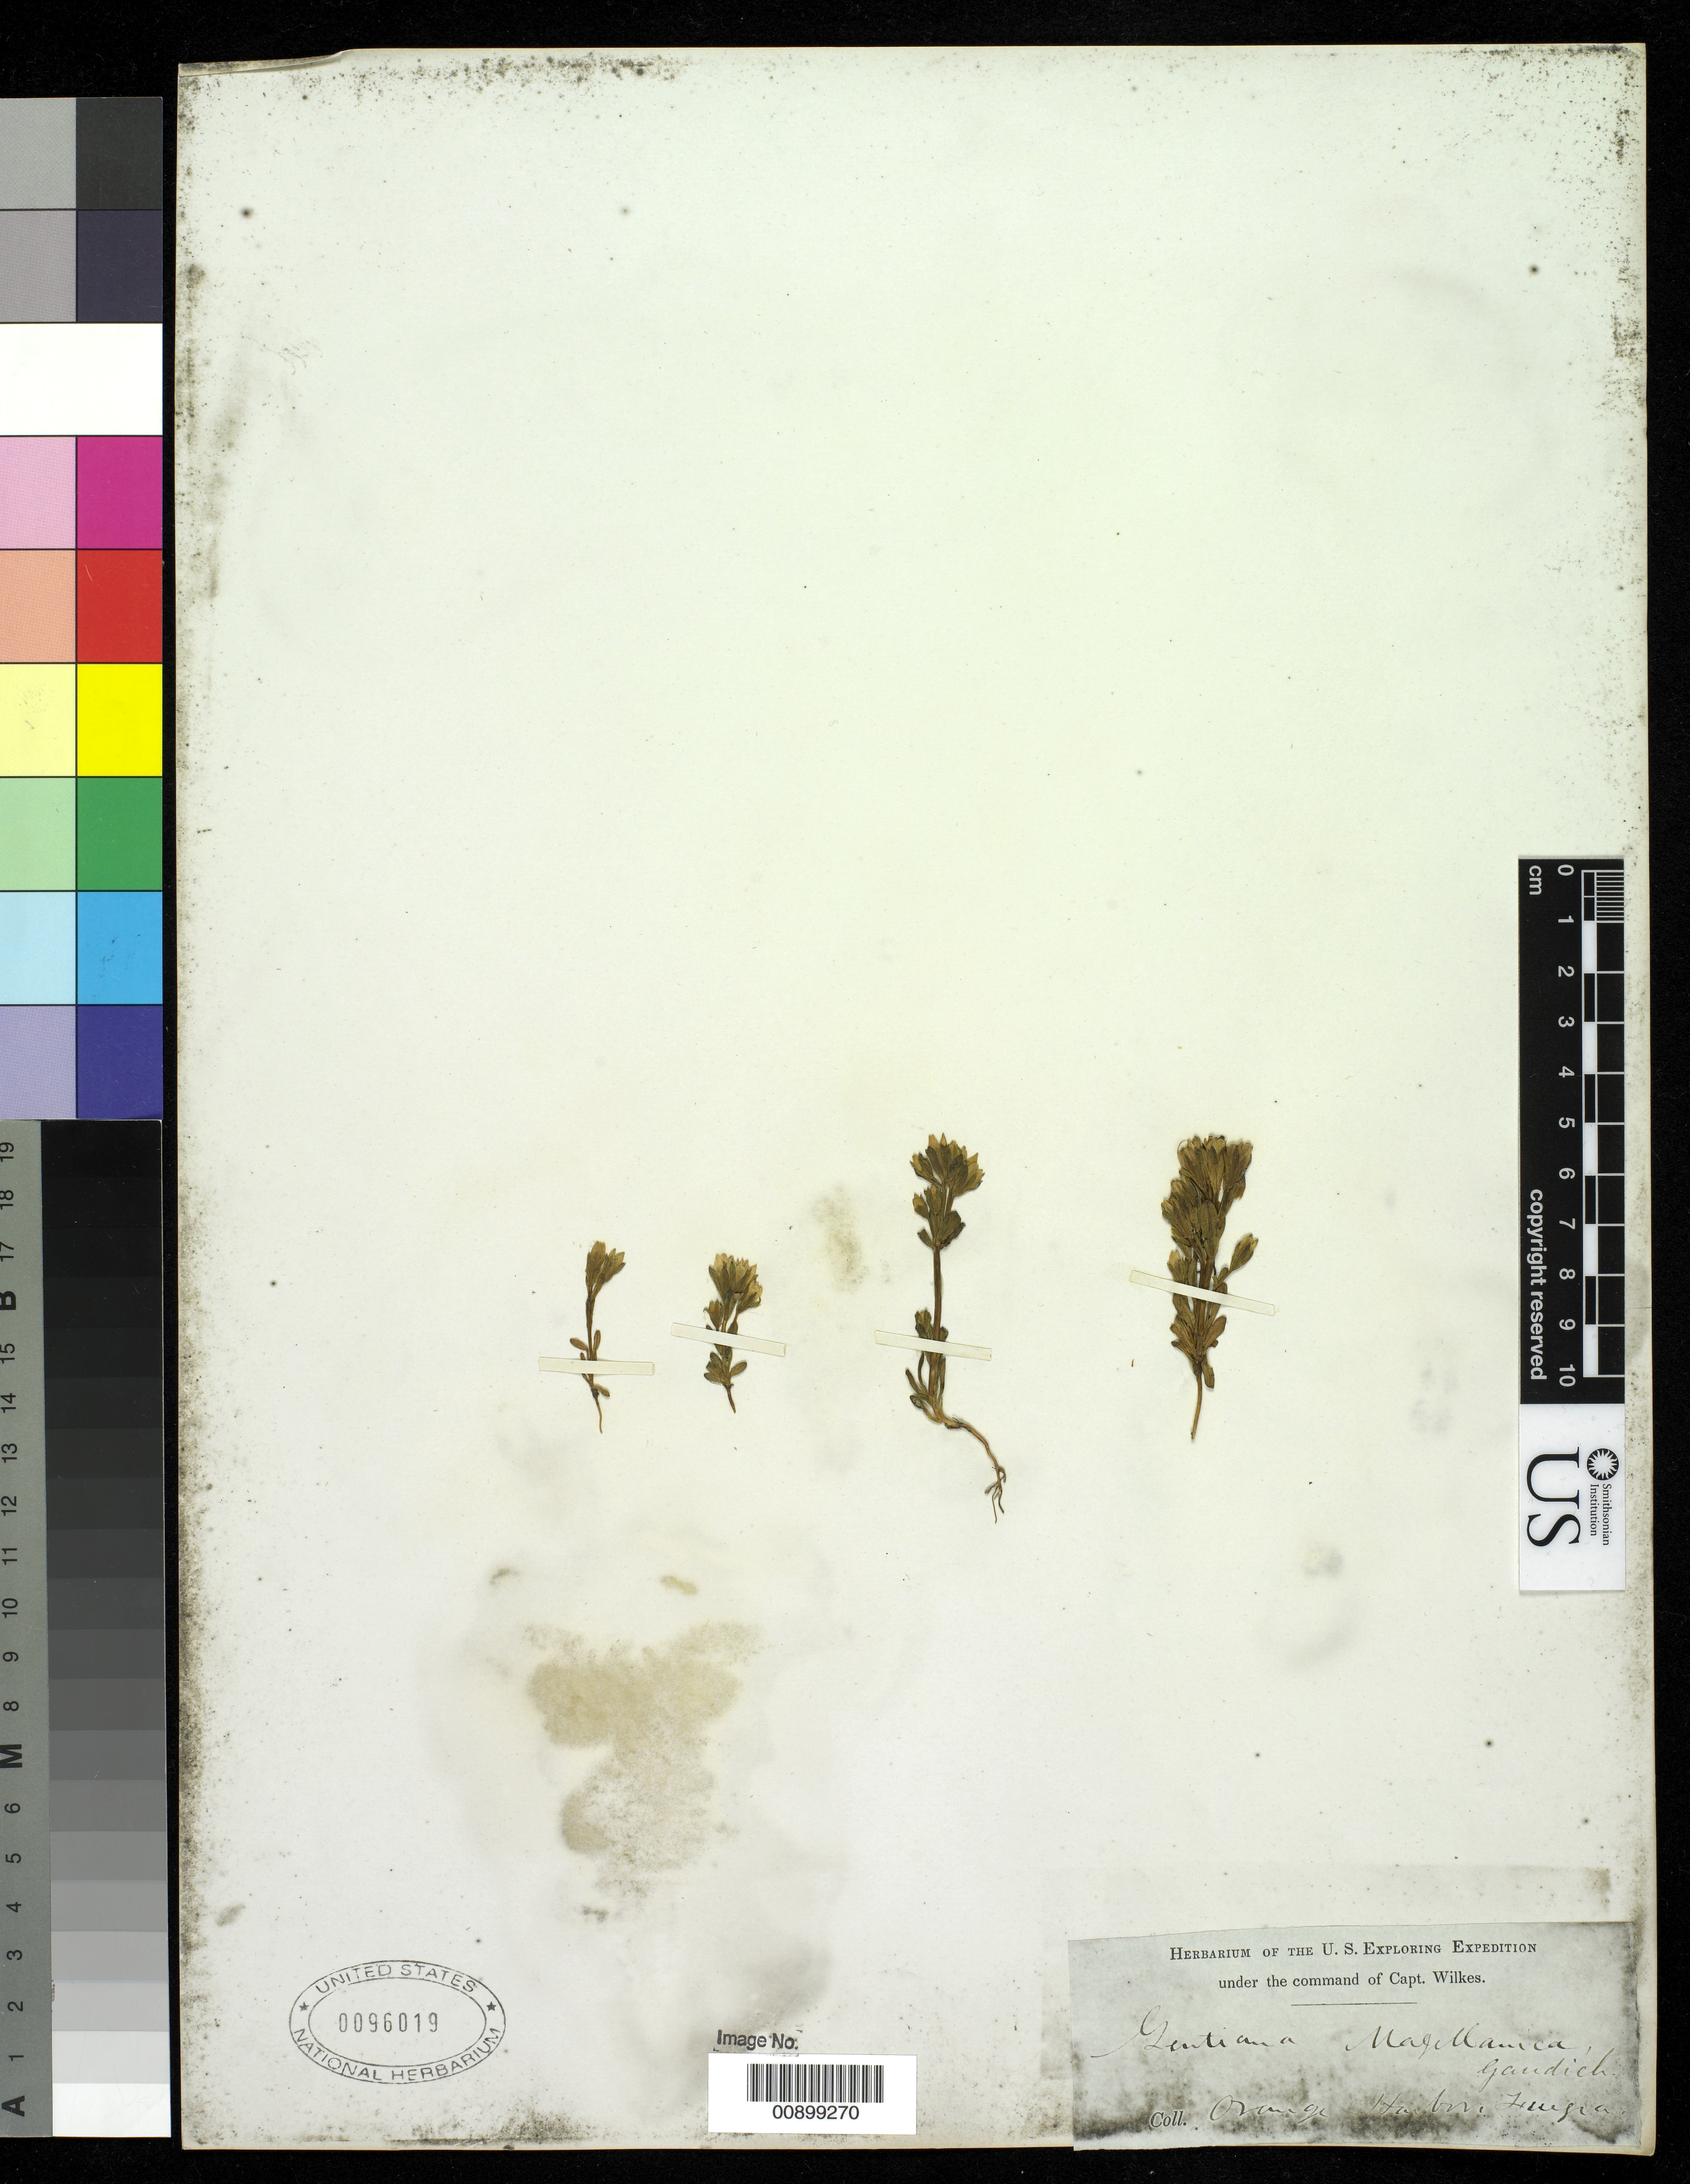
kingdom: Plantae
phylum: Tracheophyta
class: Magnoliopsida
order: Gentianales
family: Gentianaceae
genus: Gentiana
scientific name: Gentiana magellanica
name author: Gaudich.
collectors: Wilkes Explor. Exped.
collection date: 1838/1842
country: Argentina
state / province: Tierra del Fuego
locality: Orange Harbor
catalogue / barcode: US 96019